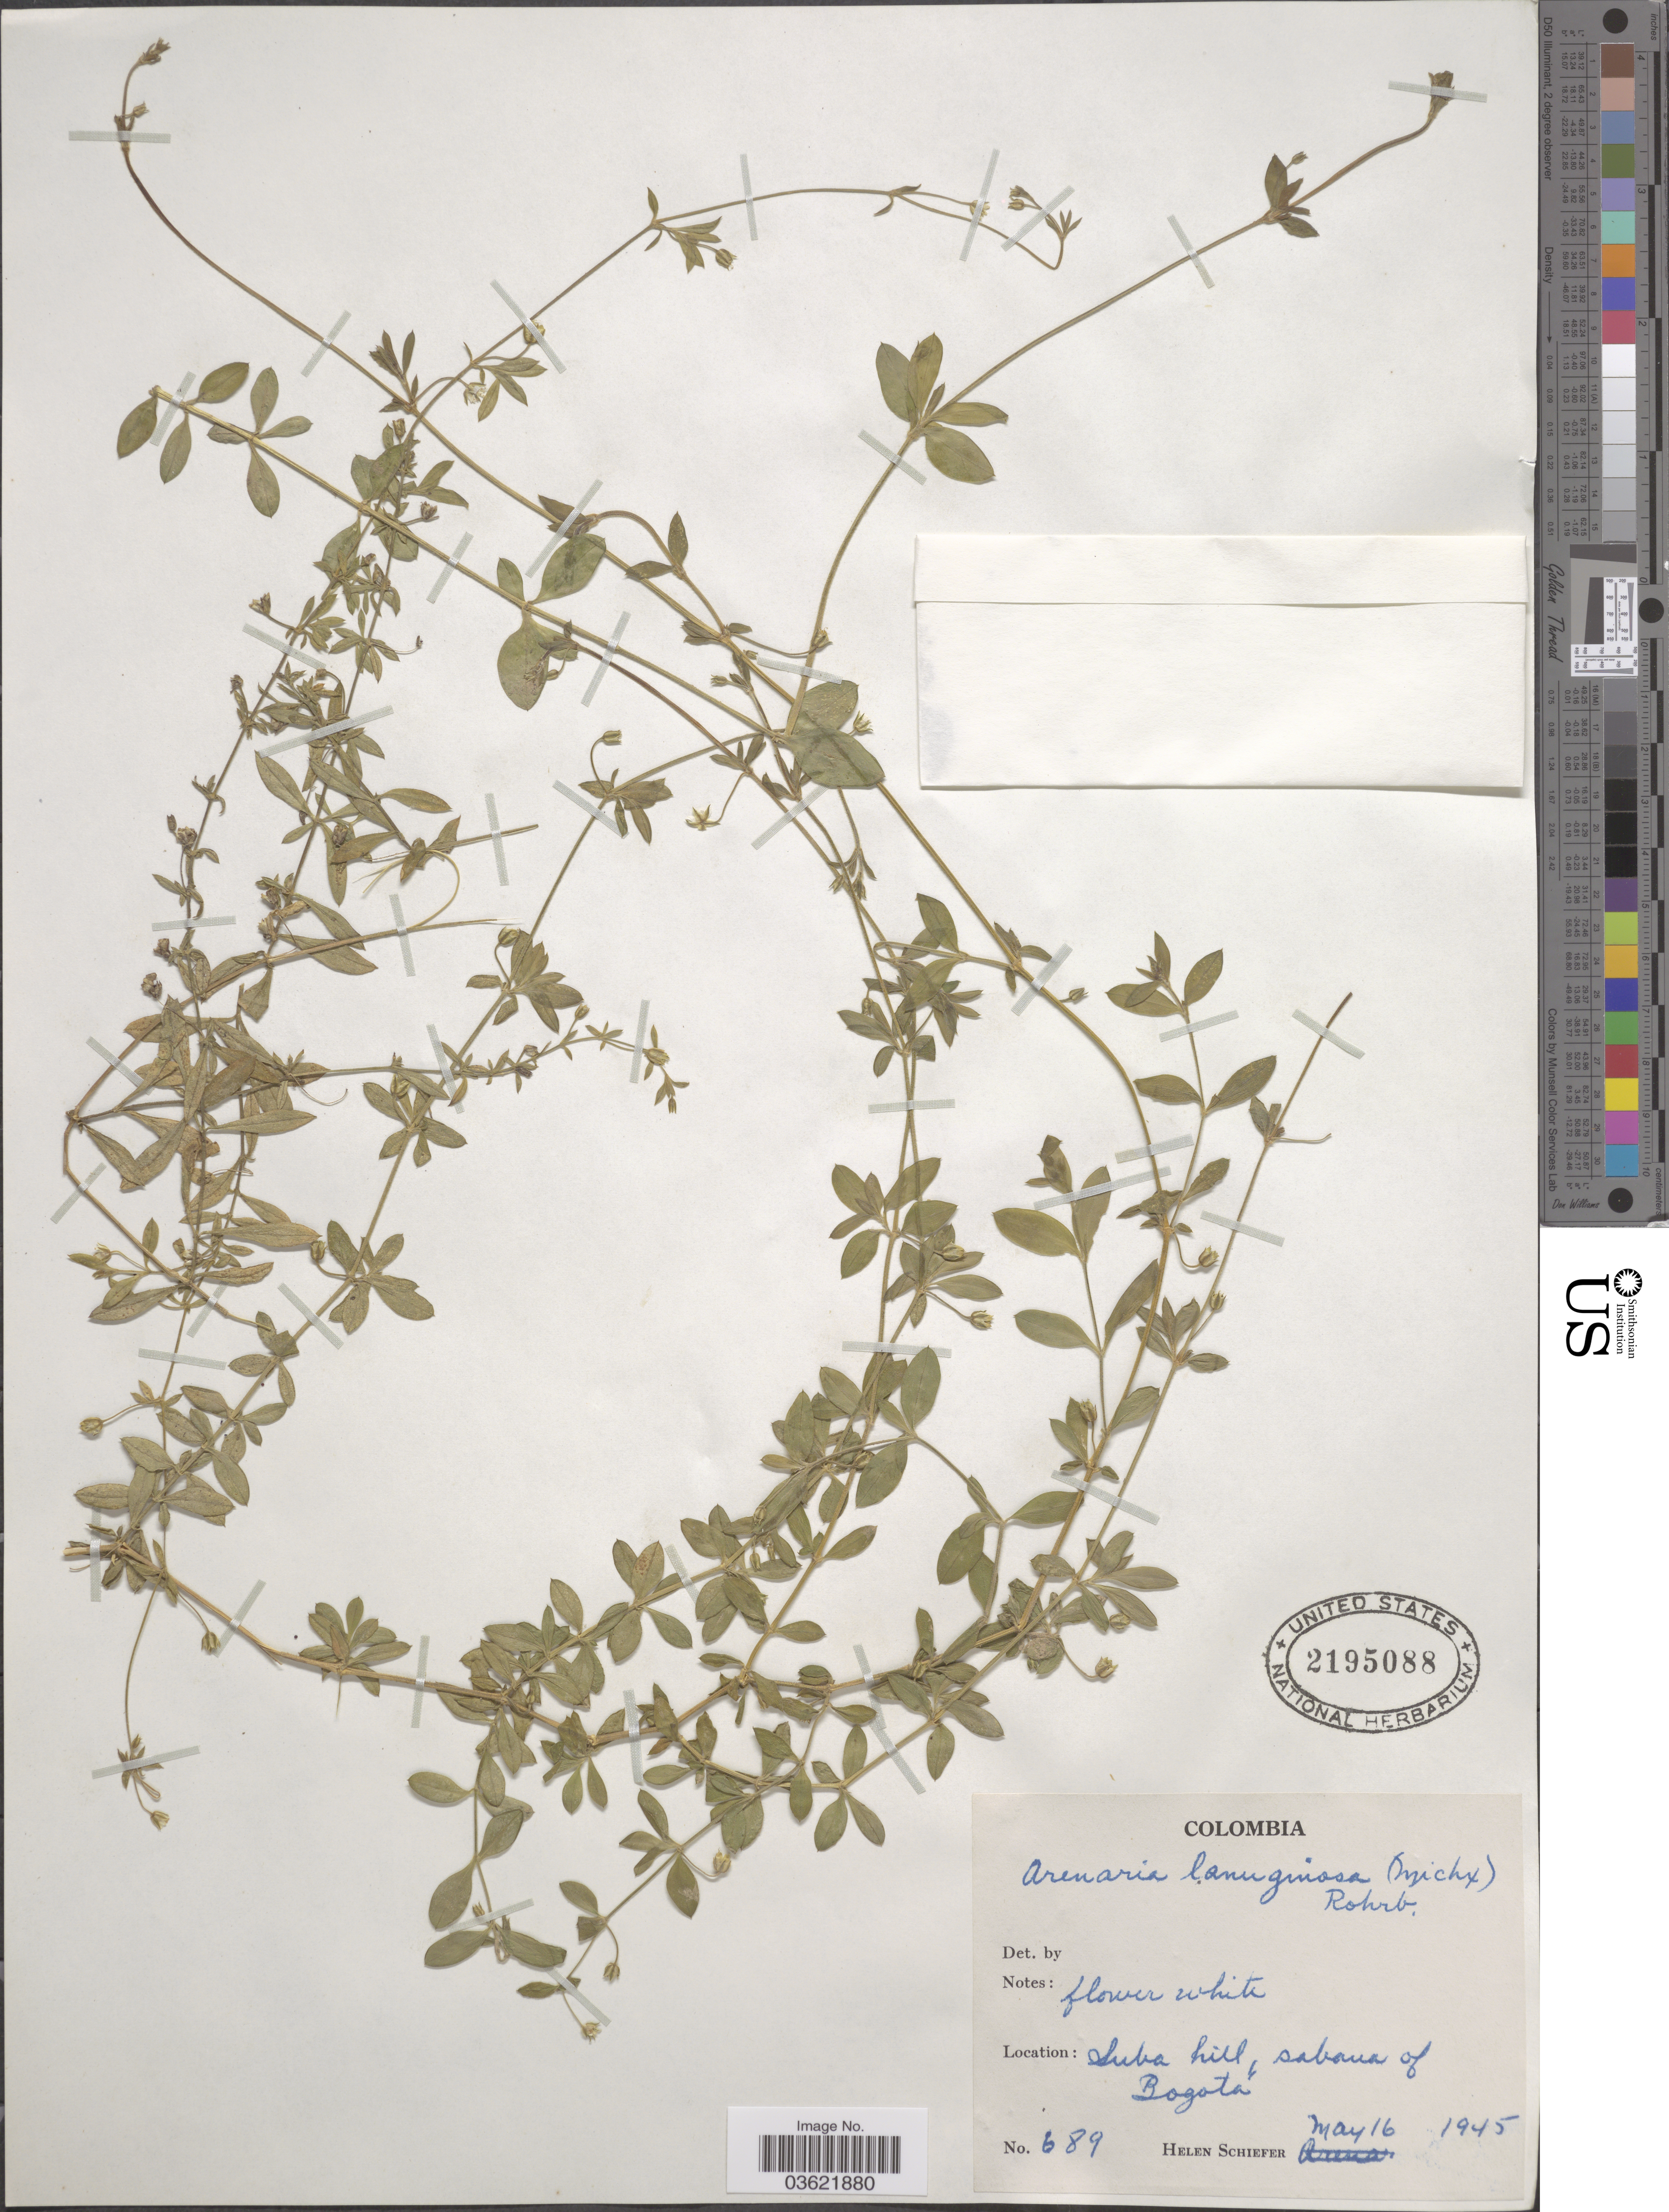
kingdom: Plantae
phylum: Tracheophyta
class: Magnoliopsida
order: Caryophyllales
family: Caryophyllaceae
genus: Arenaria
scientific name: Arenaria lanuginosa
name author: (Michx.) Rohrb.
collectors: H. Schiefer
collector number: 689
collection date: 1945-05-16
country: Colombia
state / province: Bogota D.C.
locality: Suba hill, sabana of Bogotá. Suba hill, sabana of Bogotá.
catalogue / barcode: US 2195088